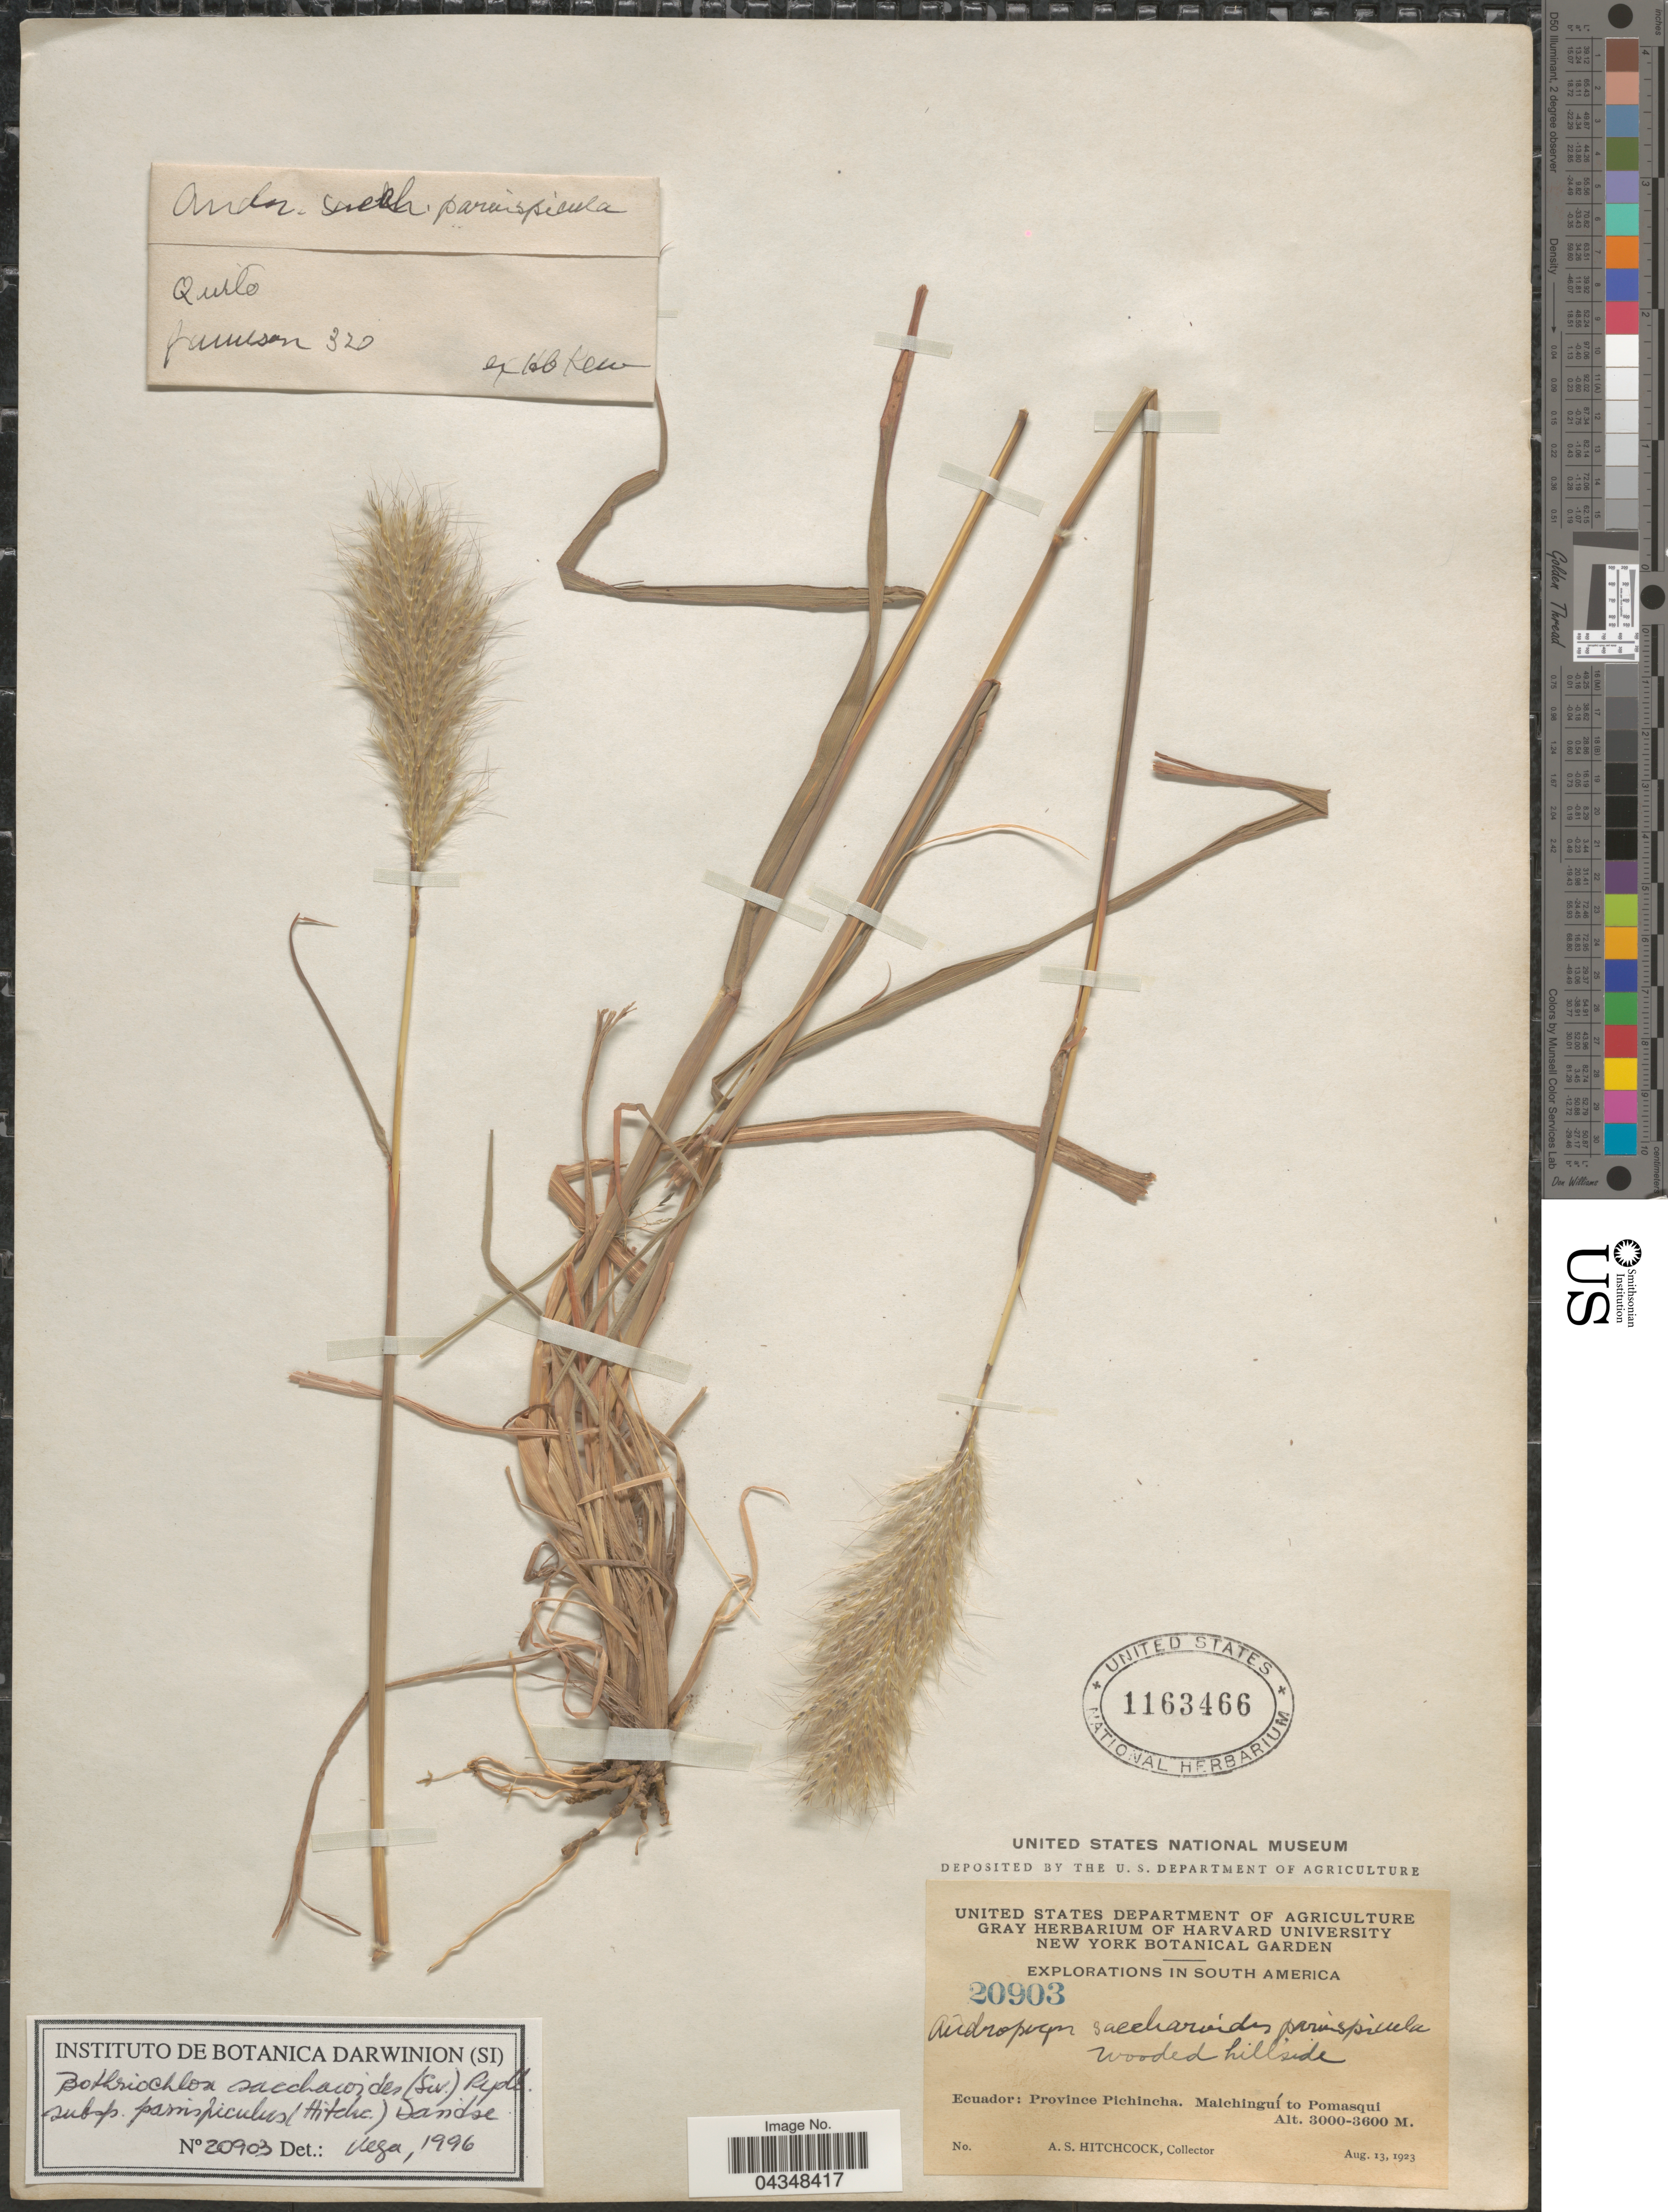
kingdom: Plantae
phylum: Tracheophyta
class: Liliopsida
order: Poales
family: Poaceae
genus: Bothriochloa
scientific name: Bothriochloa saccharoides var. parvispicula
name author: (Hitchc.) Tovar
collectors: A. S. Hitchcock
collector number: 20903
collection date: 1923-08-13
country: Ecuador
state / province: Pichincha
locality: Explorations in South America. Province Pichincha. Malchinguí to Pomasqui.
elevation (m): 3000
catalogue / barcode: US 1163466